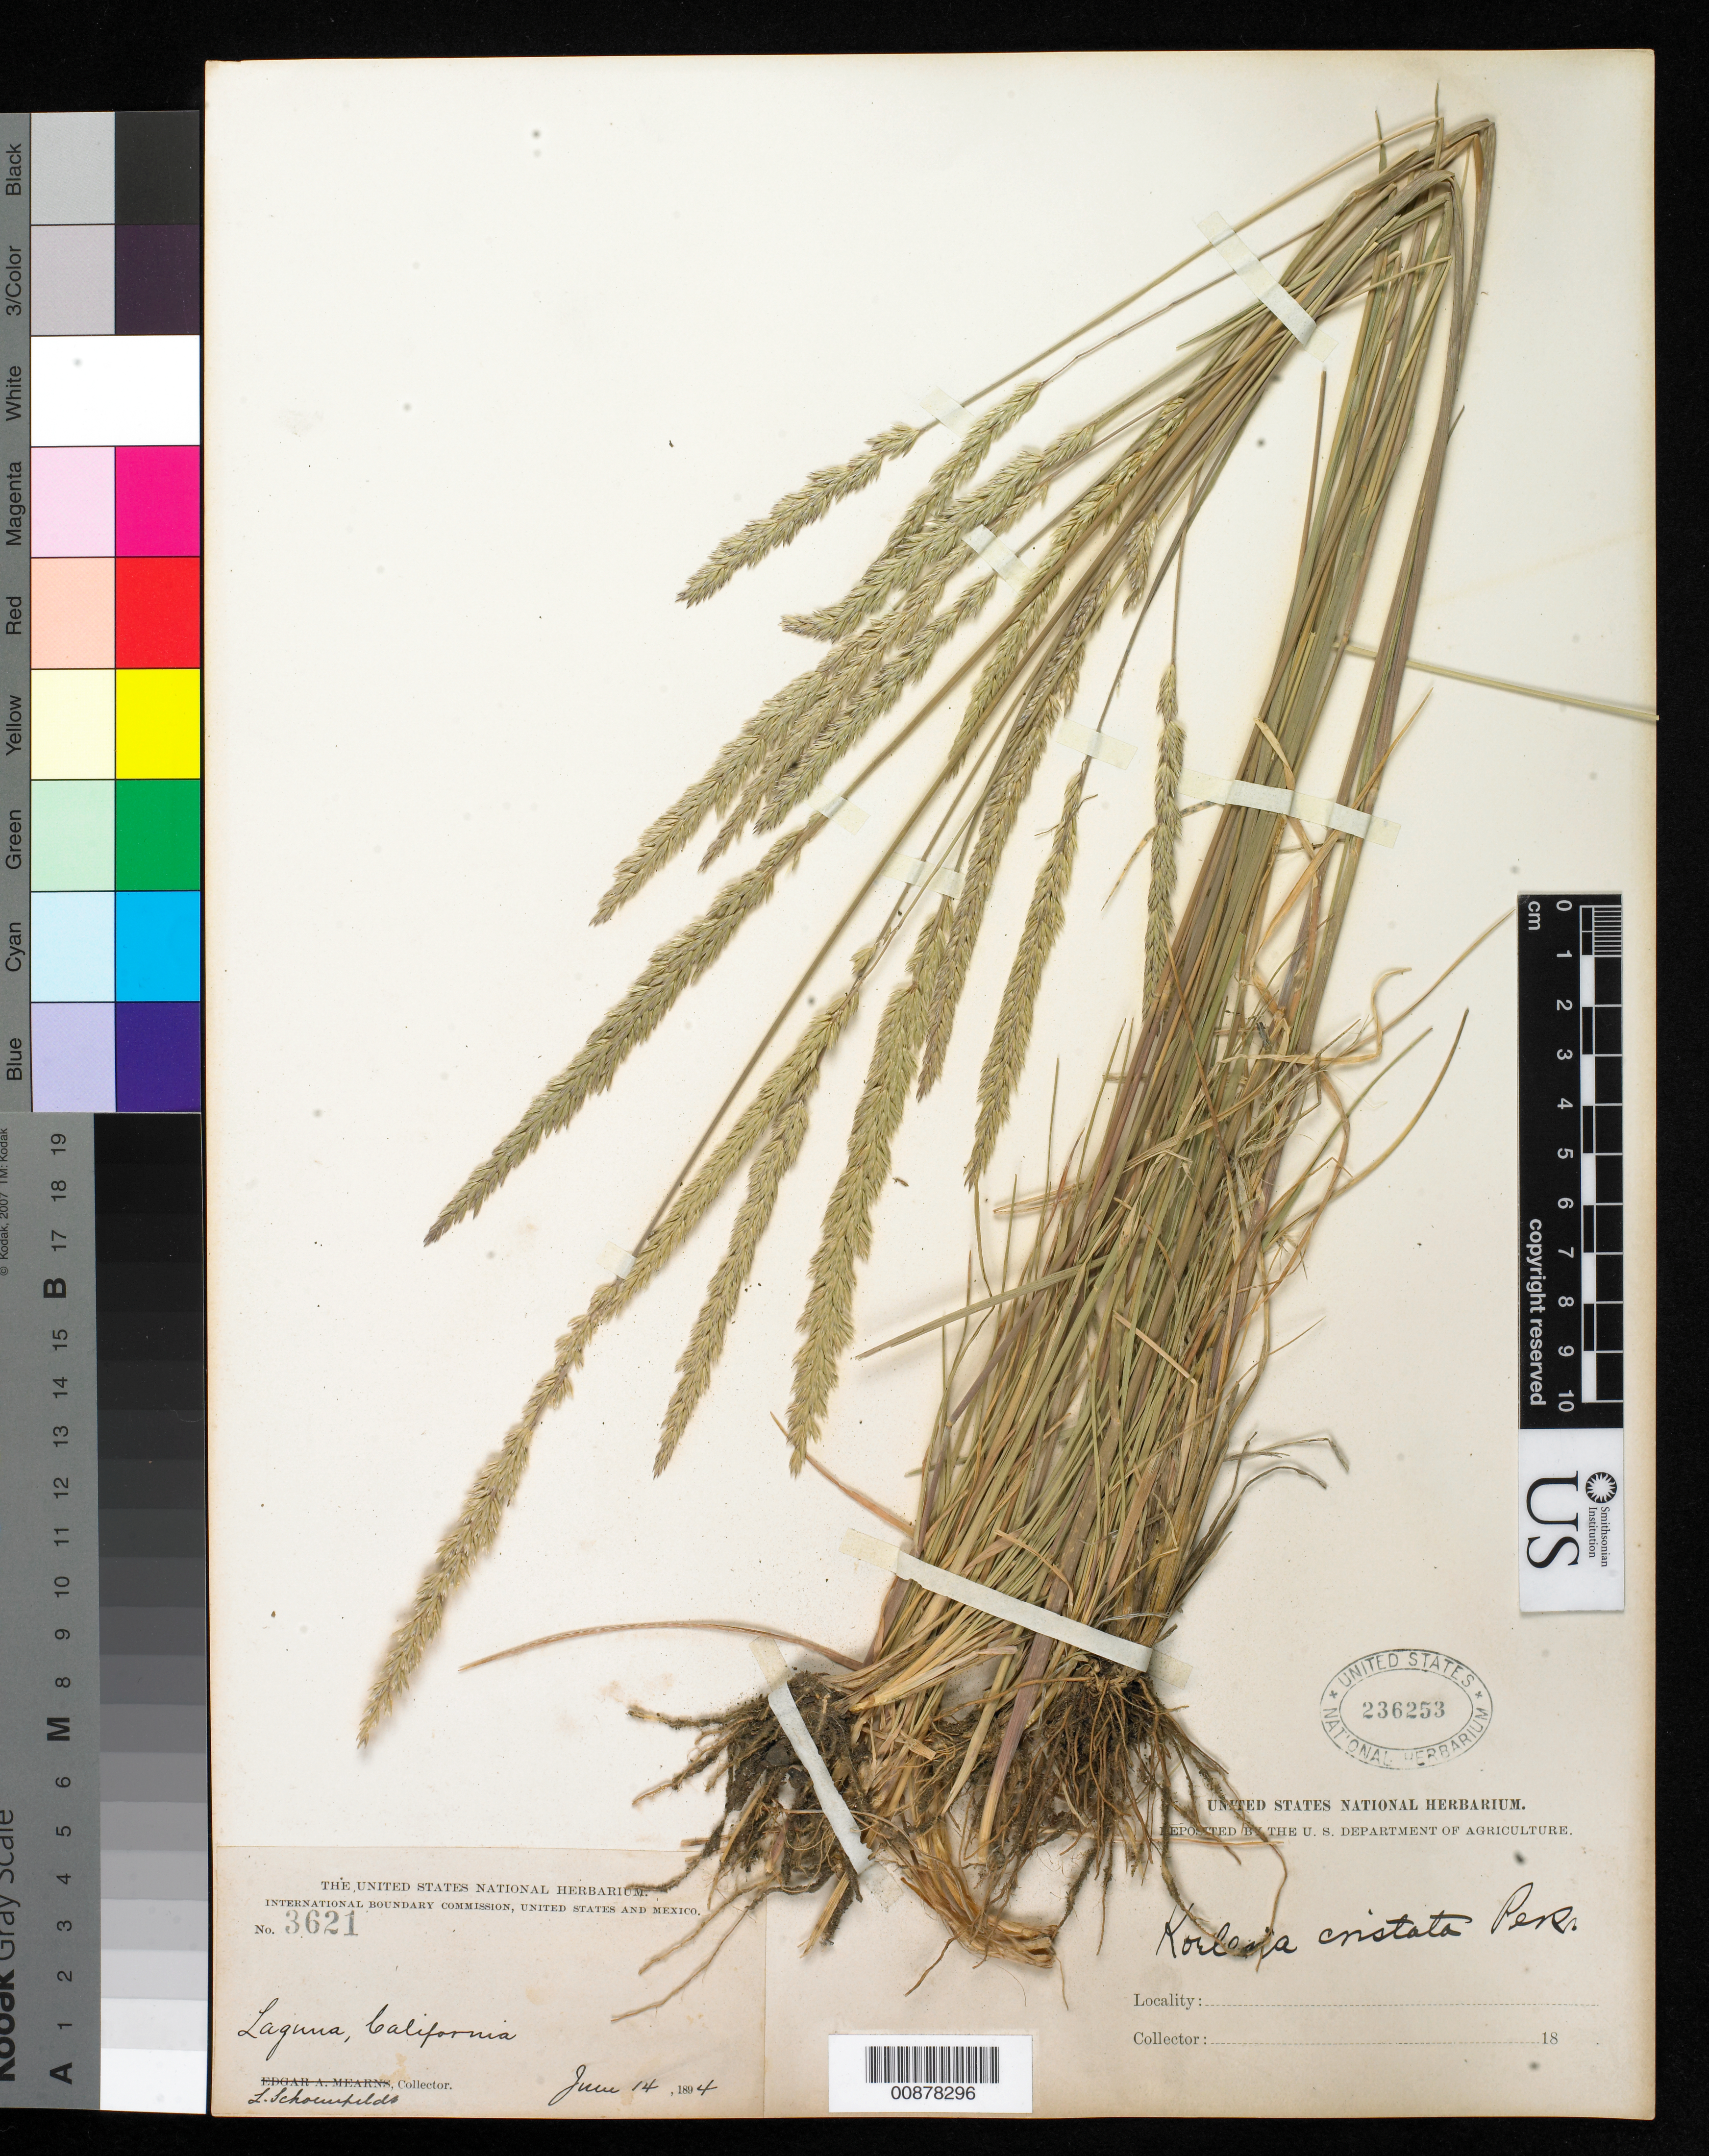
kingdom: Plantae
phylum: Tracheophyta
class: Liliopsida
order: Poales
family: Poaceae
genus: Koeleria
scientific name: Koeleria pyramidata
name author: (Lam.) P. Beauv.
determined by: Poaceae Reorganization Project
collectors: L. Schoenfeldt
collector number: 3621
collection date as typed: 14 Jun 1894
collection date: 1894-06-14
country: United States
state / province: California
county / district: Orange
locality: Laguna, California.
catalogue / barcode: US 236253